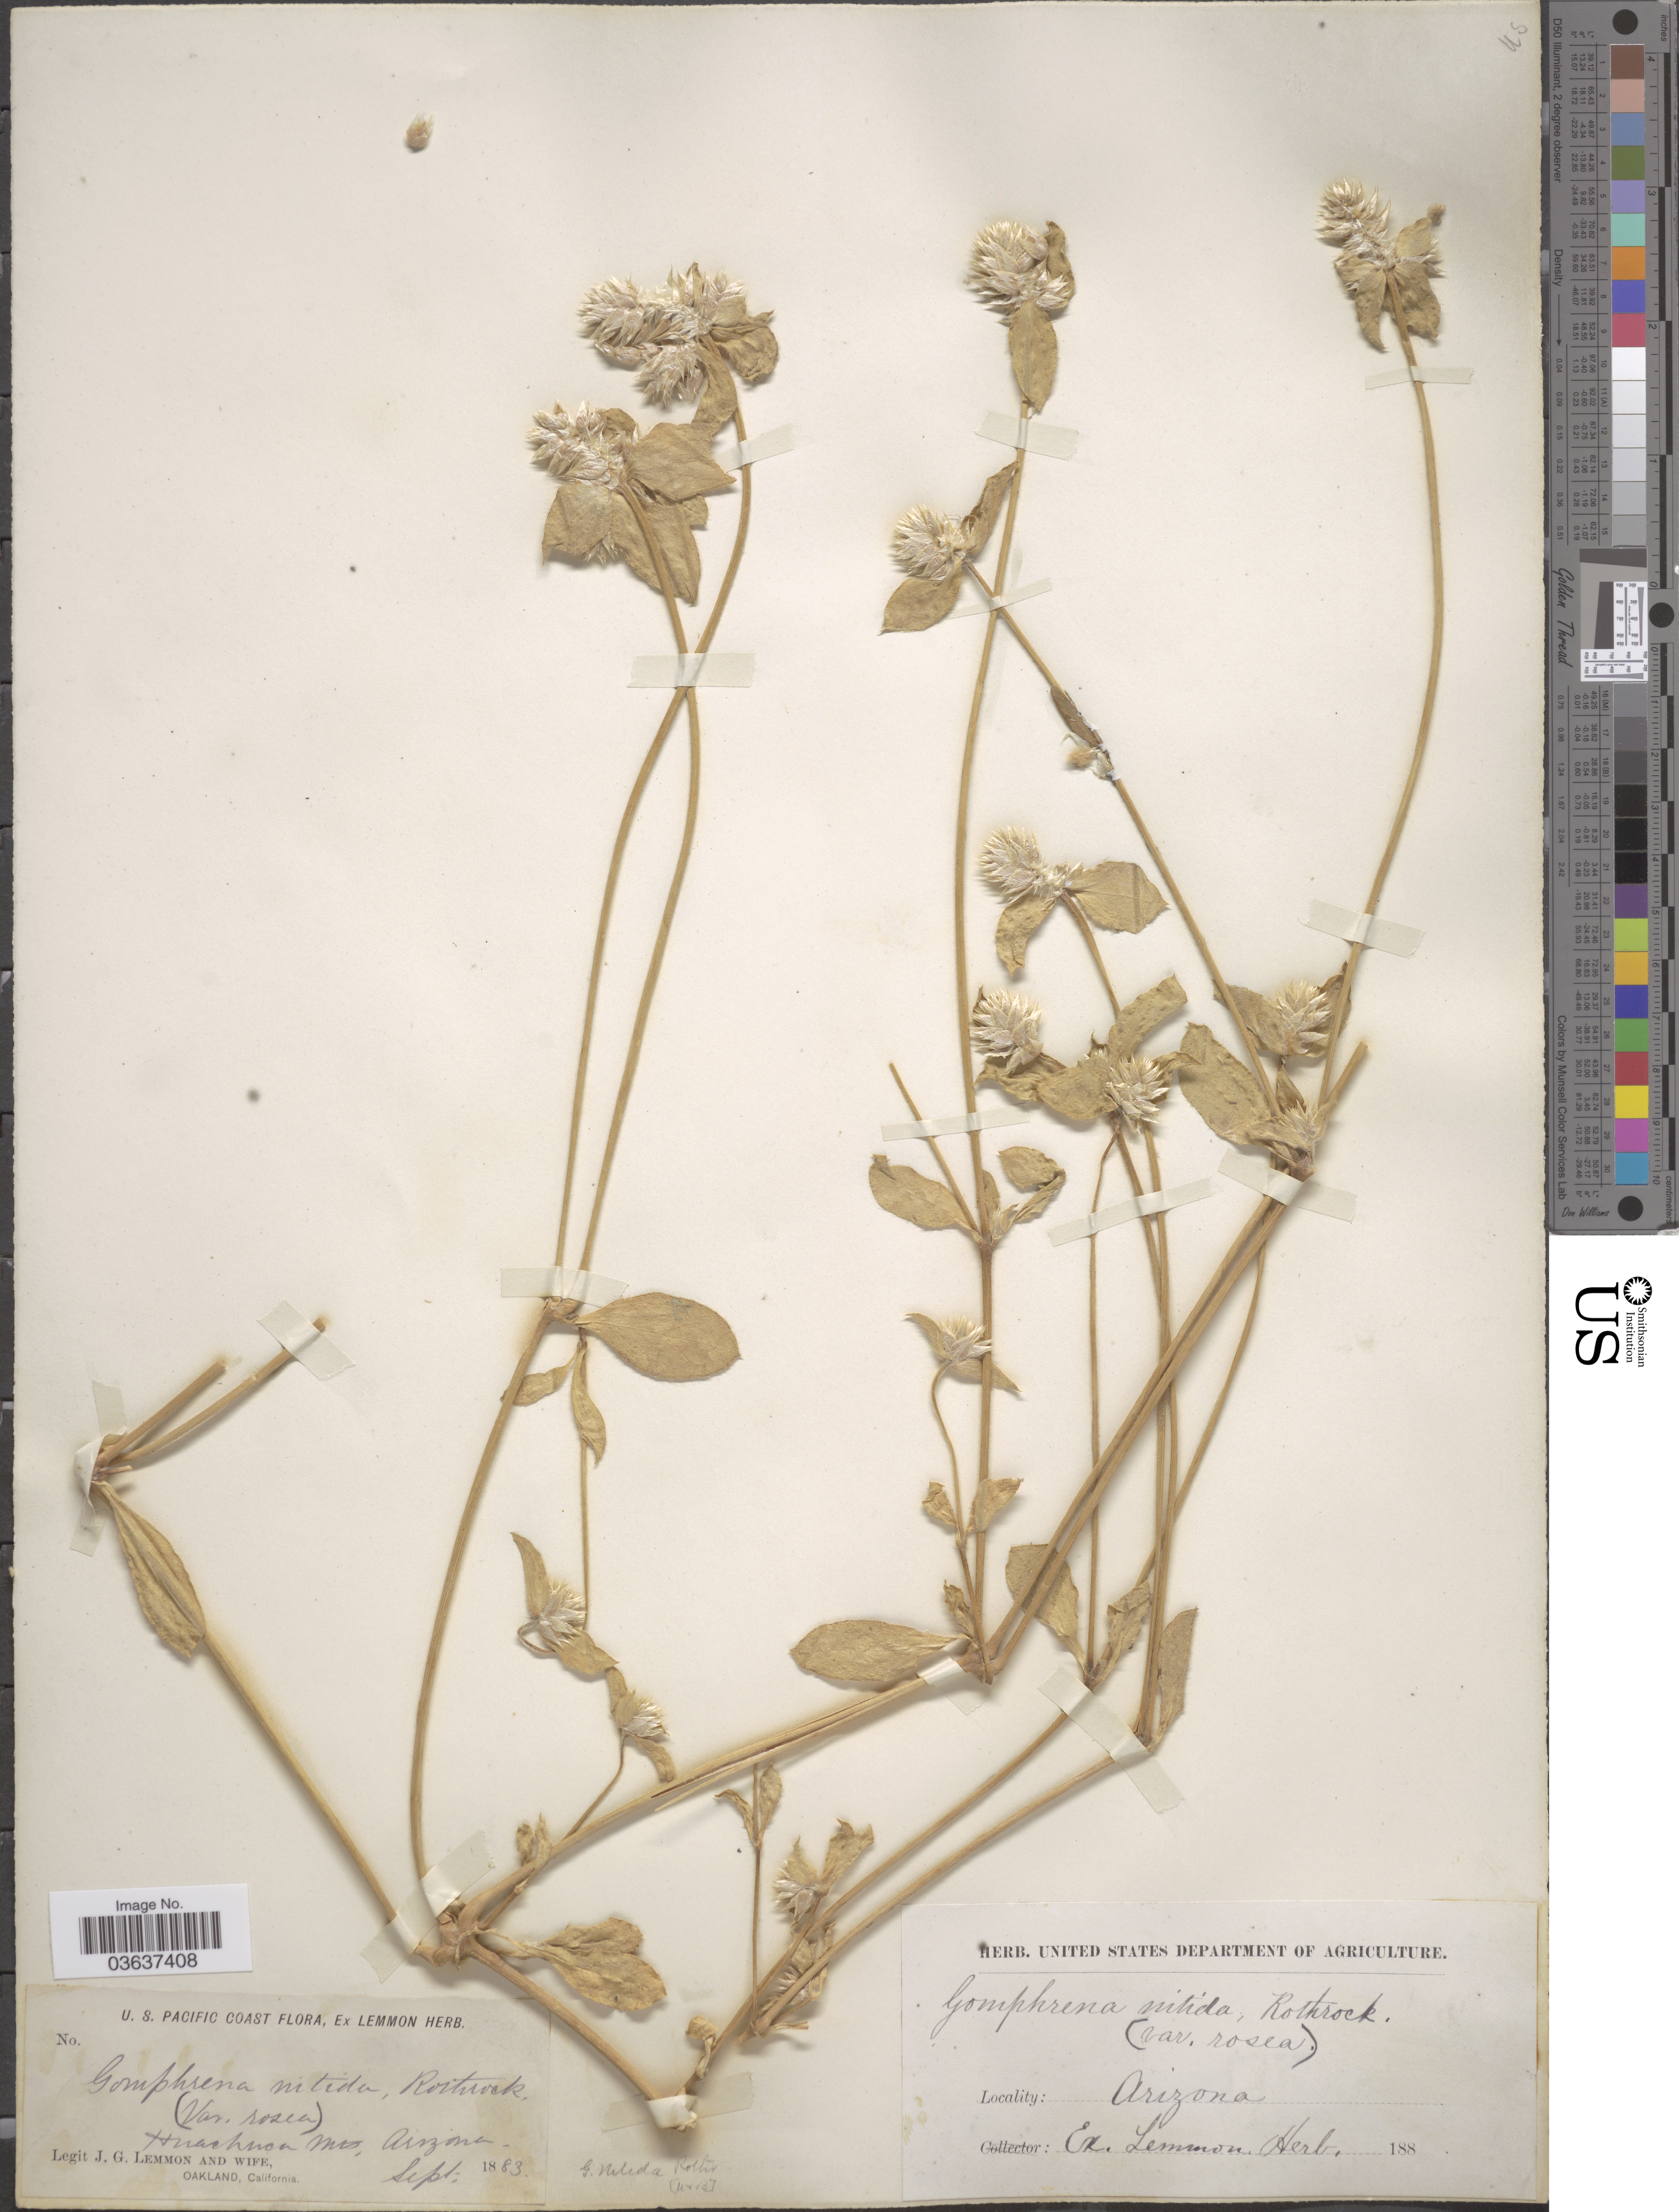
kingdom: Plantae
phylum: Tracheophyta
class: Magnoliopsida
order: Caryophyllales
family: Amaranthaceae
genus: Gomphrena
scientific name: Gomphrena nitida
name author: Rothr.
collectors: J. Lemmon & Mrs. J. G. Lemmon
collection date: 1883-09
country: United States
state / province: Arizona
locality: U. S. Pacific Coast. Huachuca Mts.